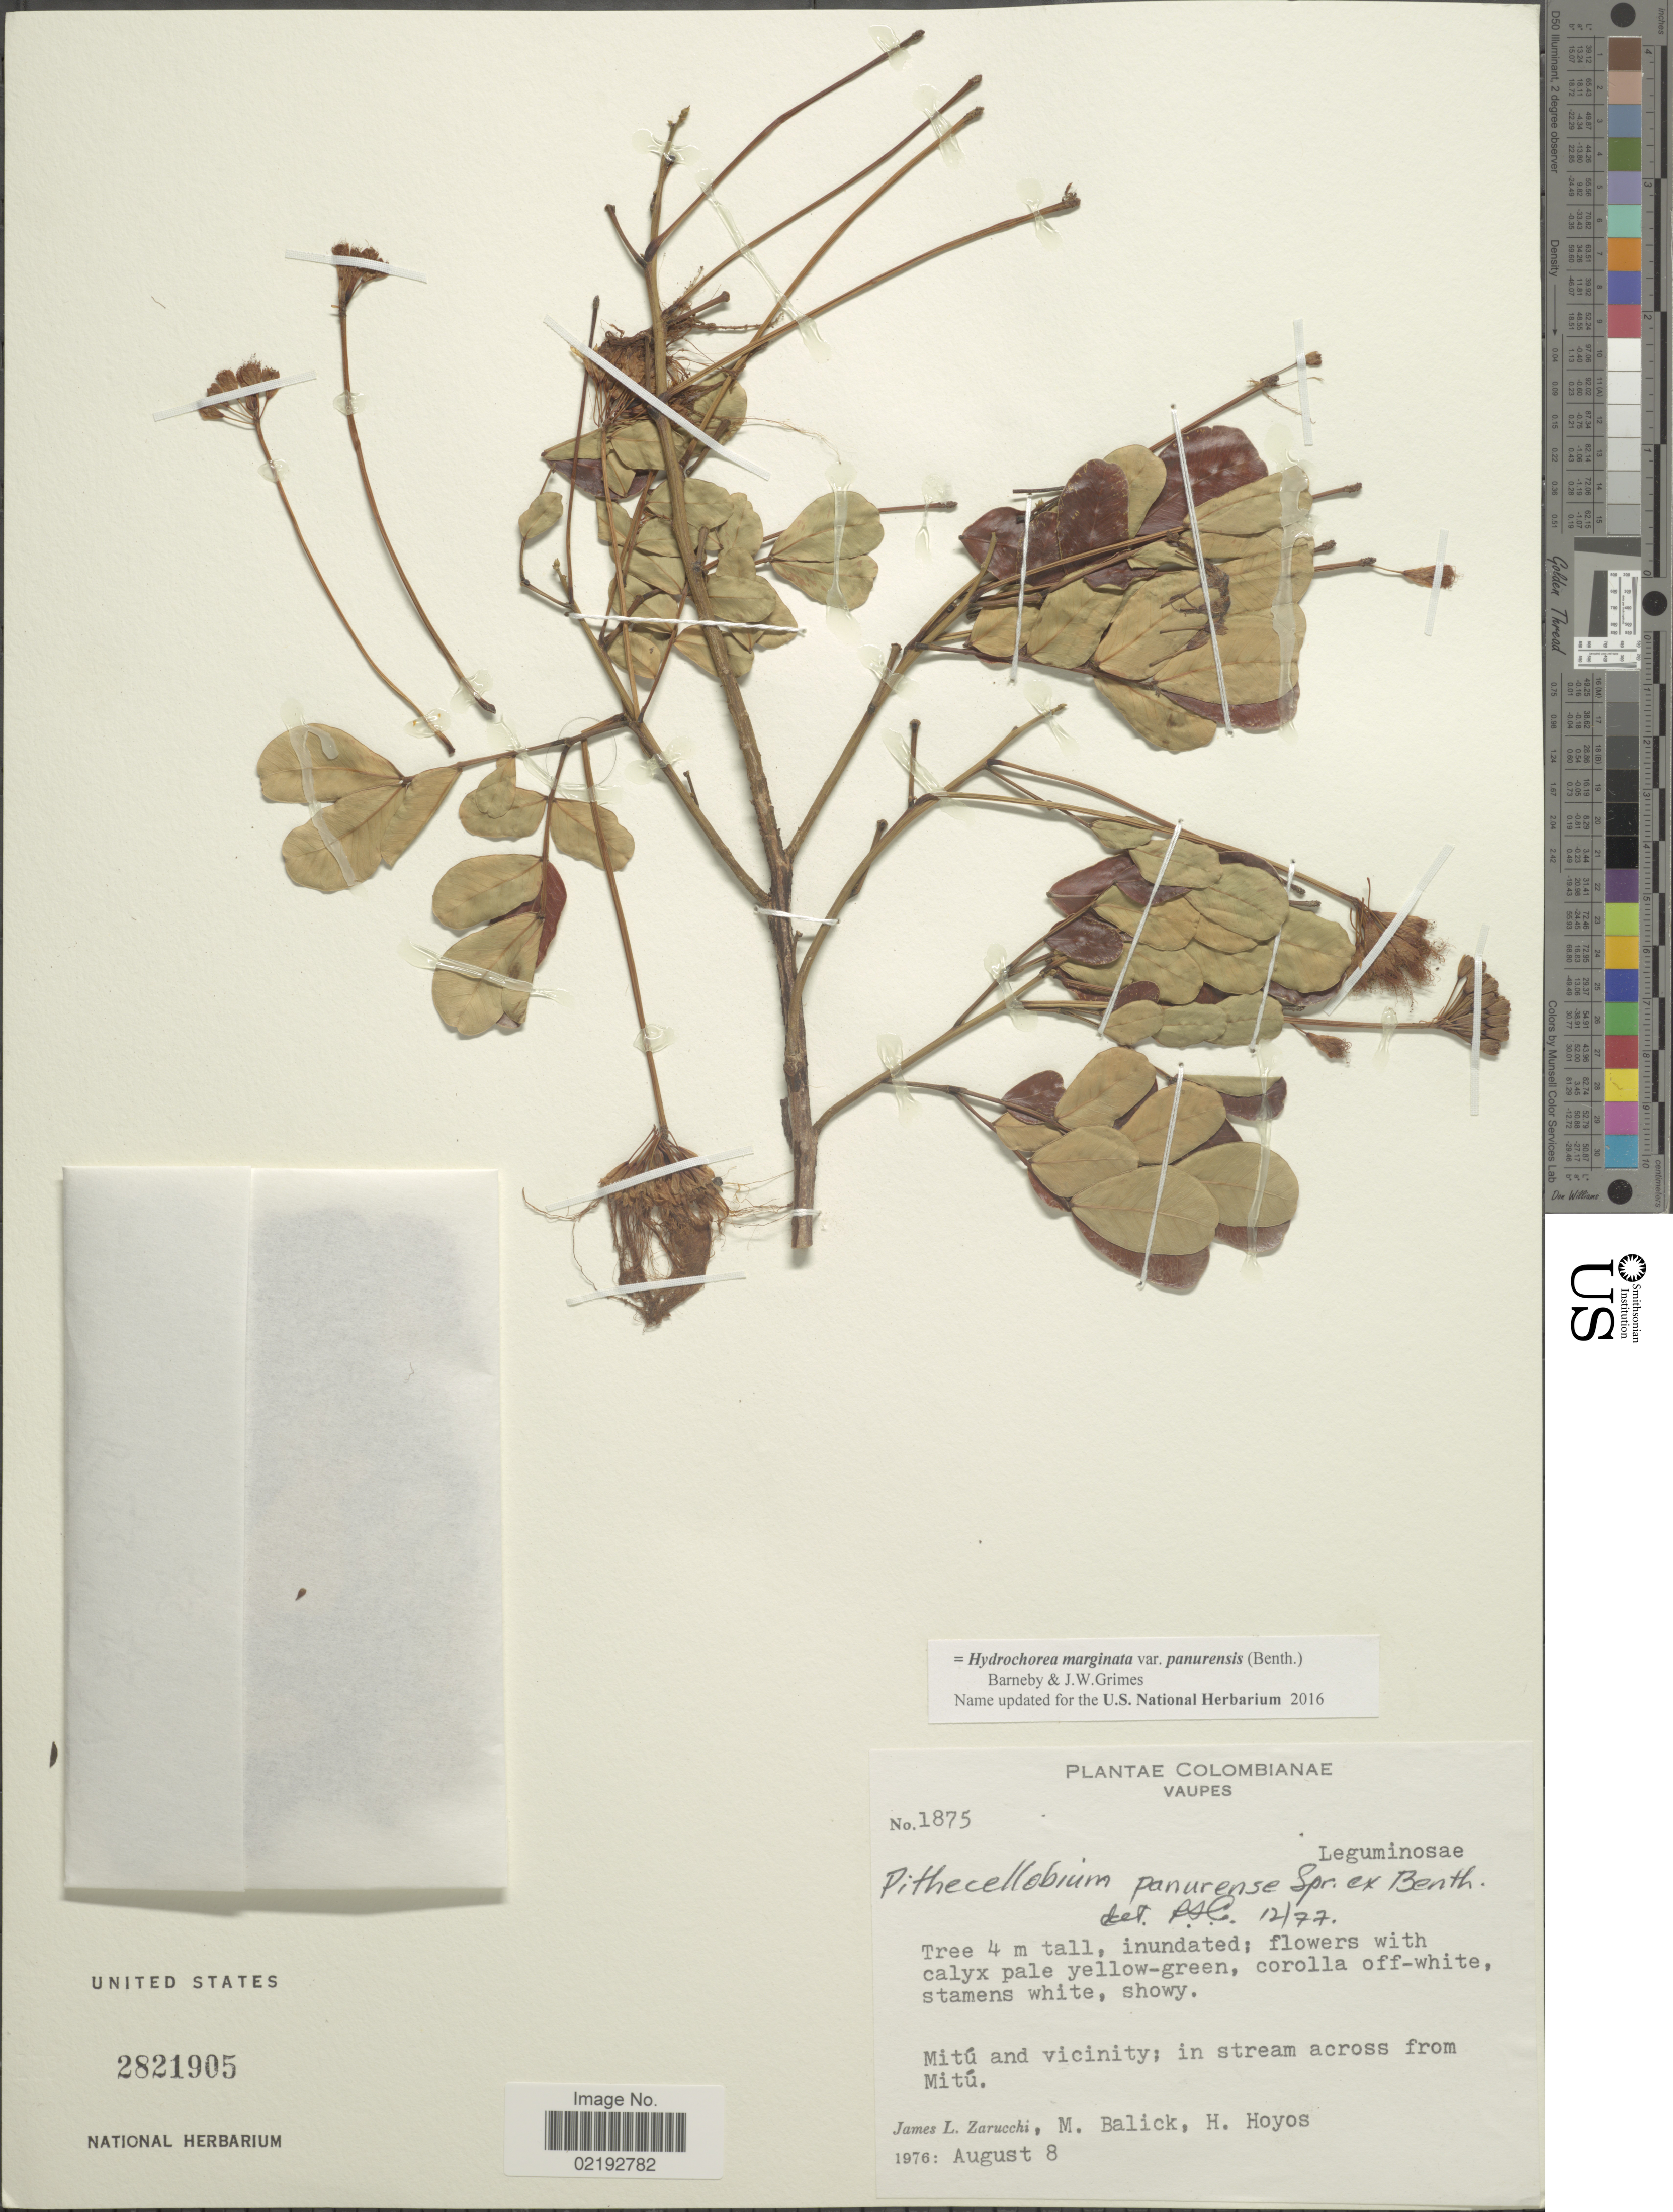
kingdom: Plantae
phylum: Tracheophyta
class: Magnoliopsida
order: Fabales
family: Fabaceae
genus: Hydrochorea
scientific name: Hydrochorea panurensis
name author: (Spruce ex Benth.) M.V.B. Soares et al.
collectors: J. L. Zarucchi, M. Balick & H. Hoyos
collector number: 1875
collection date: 1976-08-08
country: Colombia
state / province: Vaupés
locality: Mitu and Vicinity, in stream across from Mitu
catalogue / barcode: US 2821905